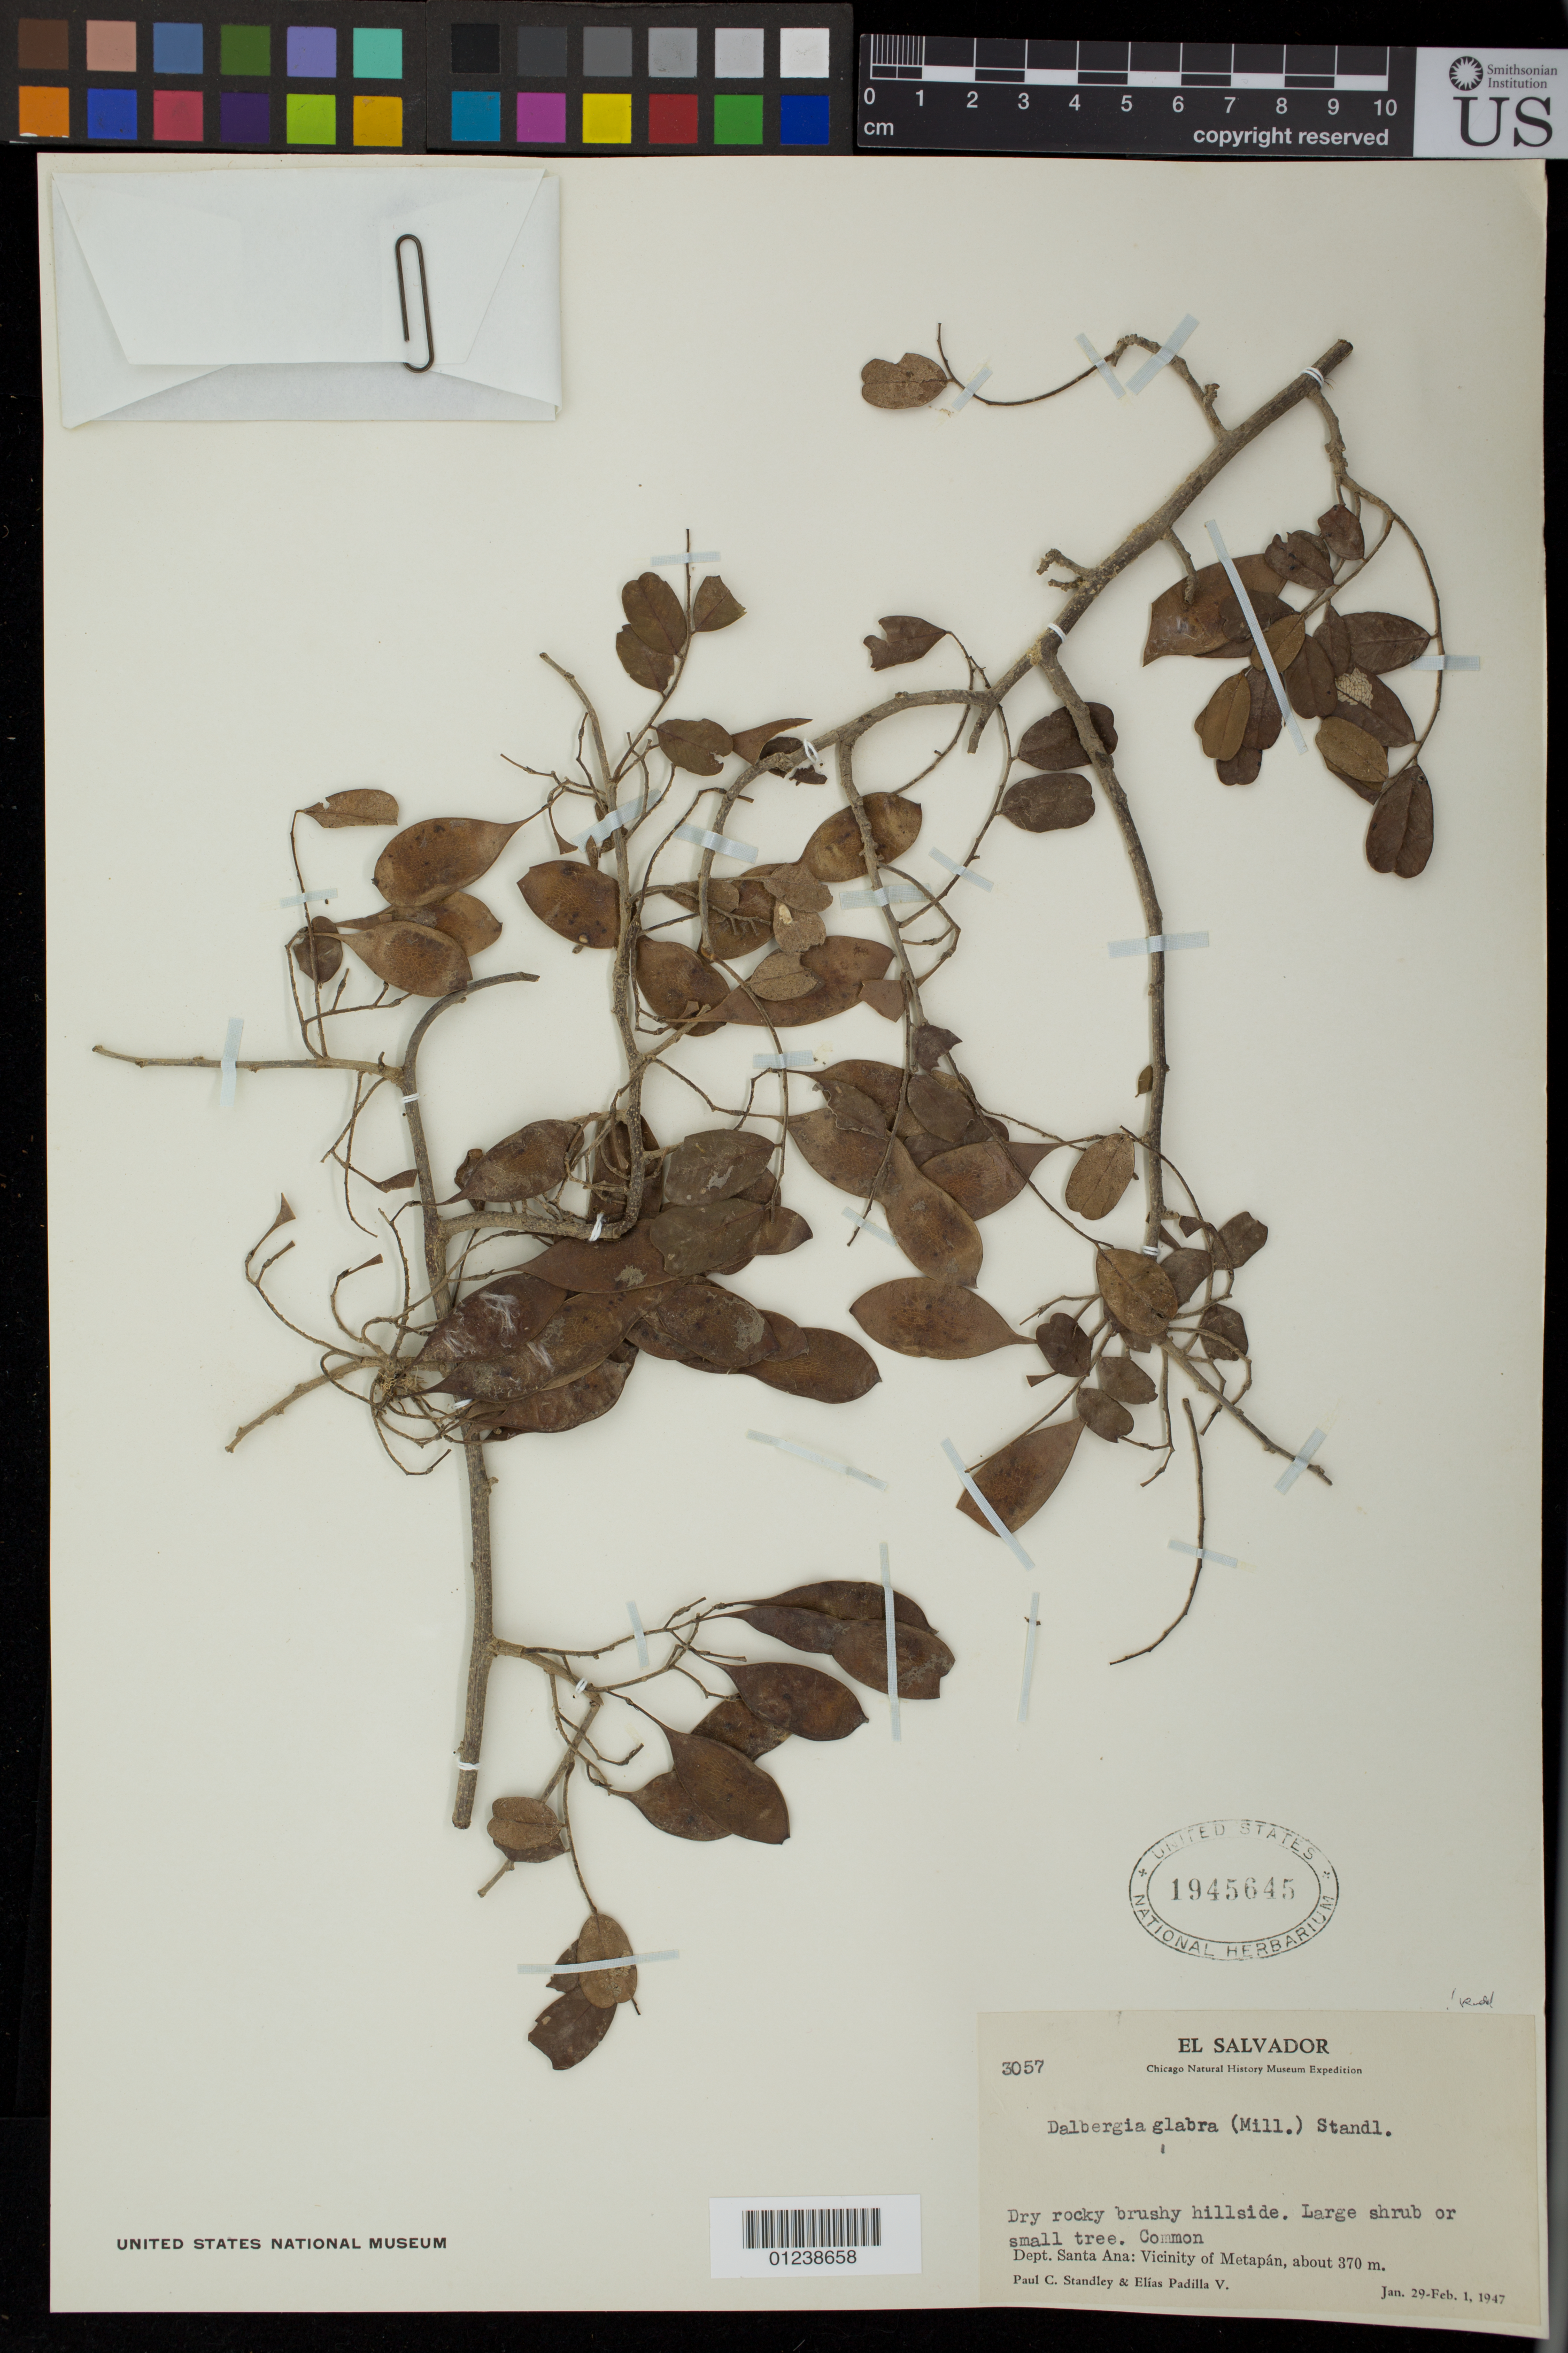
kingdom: Plantae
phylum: Tracheophyta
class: Magnoliopsida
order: Fabales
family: Fabaceae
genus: Dalbergia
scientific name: Dalbergia glabra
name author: (Mill.) Standl.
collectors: P. C. Standley & E. Padilla V.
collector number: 3057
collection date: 1947-01-29/1947-02-01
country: El Salvador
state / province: Santa Ana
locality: Vicinity of Metapan, about 370 m.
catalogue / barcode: US 1945645